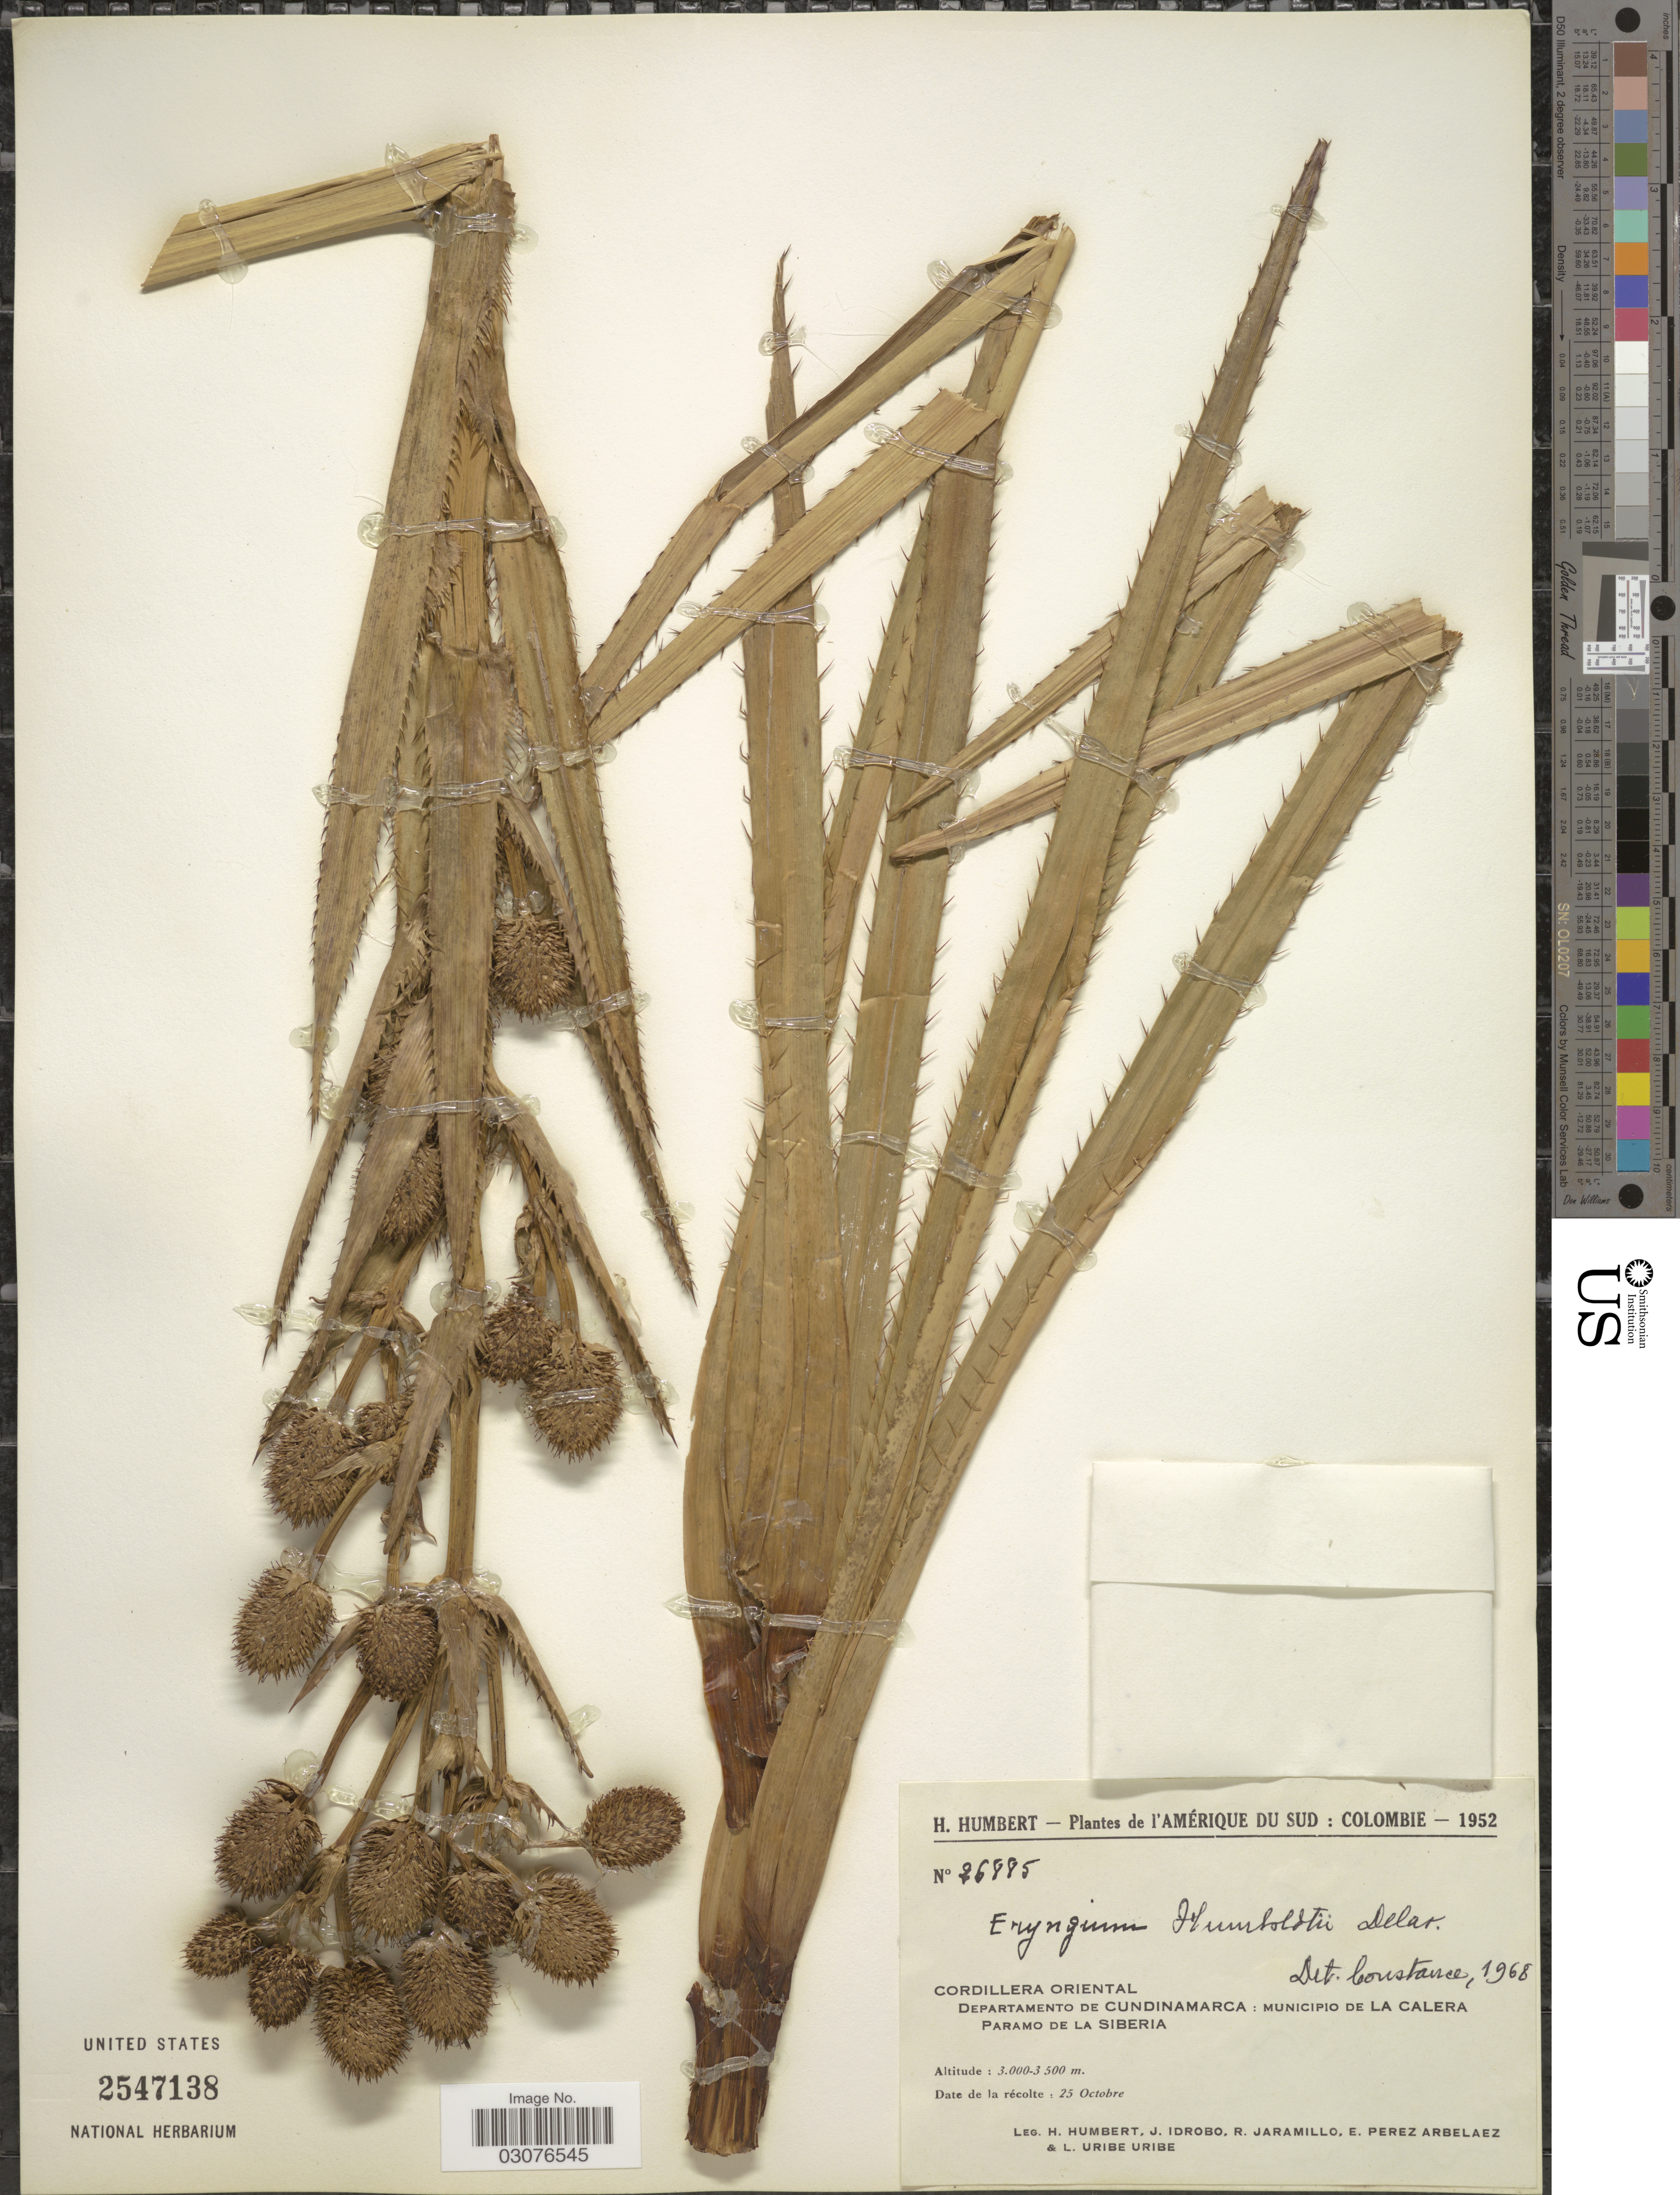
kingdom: Plantae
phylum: Tracheophyta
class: Magnoliopsida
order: Apiales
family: Apiaceae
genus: Eryngium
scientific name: Eryngium humboldtii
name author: F. Delaroche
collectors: H. Humbert, J. M. Idrobo, R. Jaramillo, E. Pérez Arbeláez & L. Uribe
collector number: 26885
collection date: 1952-10-25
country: Colombia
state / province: Cundinamarca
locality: Cordillera Oriental. Departamento de Cundinamarca: Municipio de La Calera. Paramo de la Siberia.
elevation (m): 3000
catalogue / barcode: US 2547138